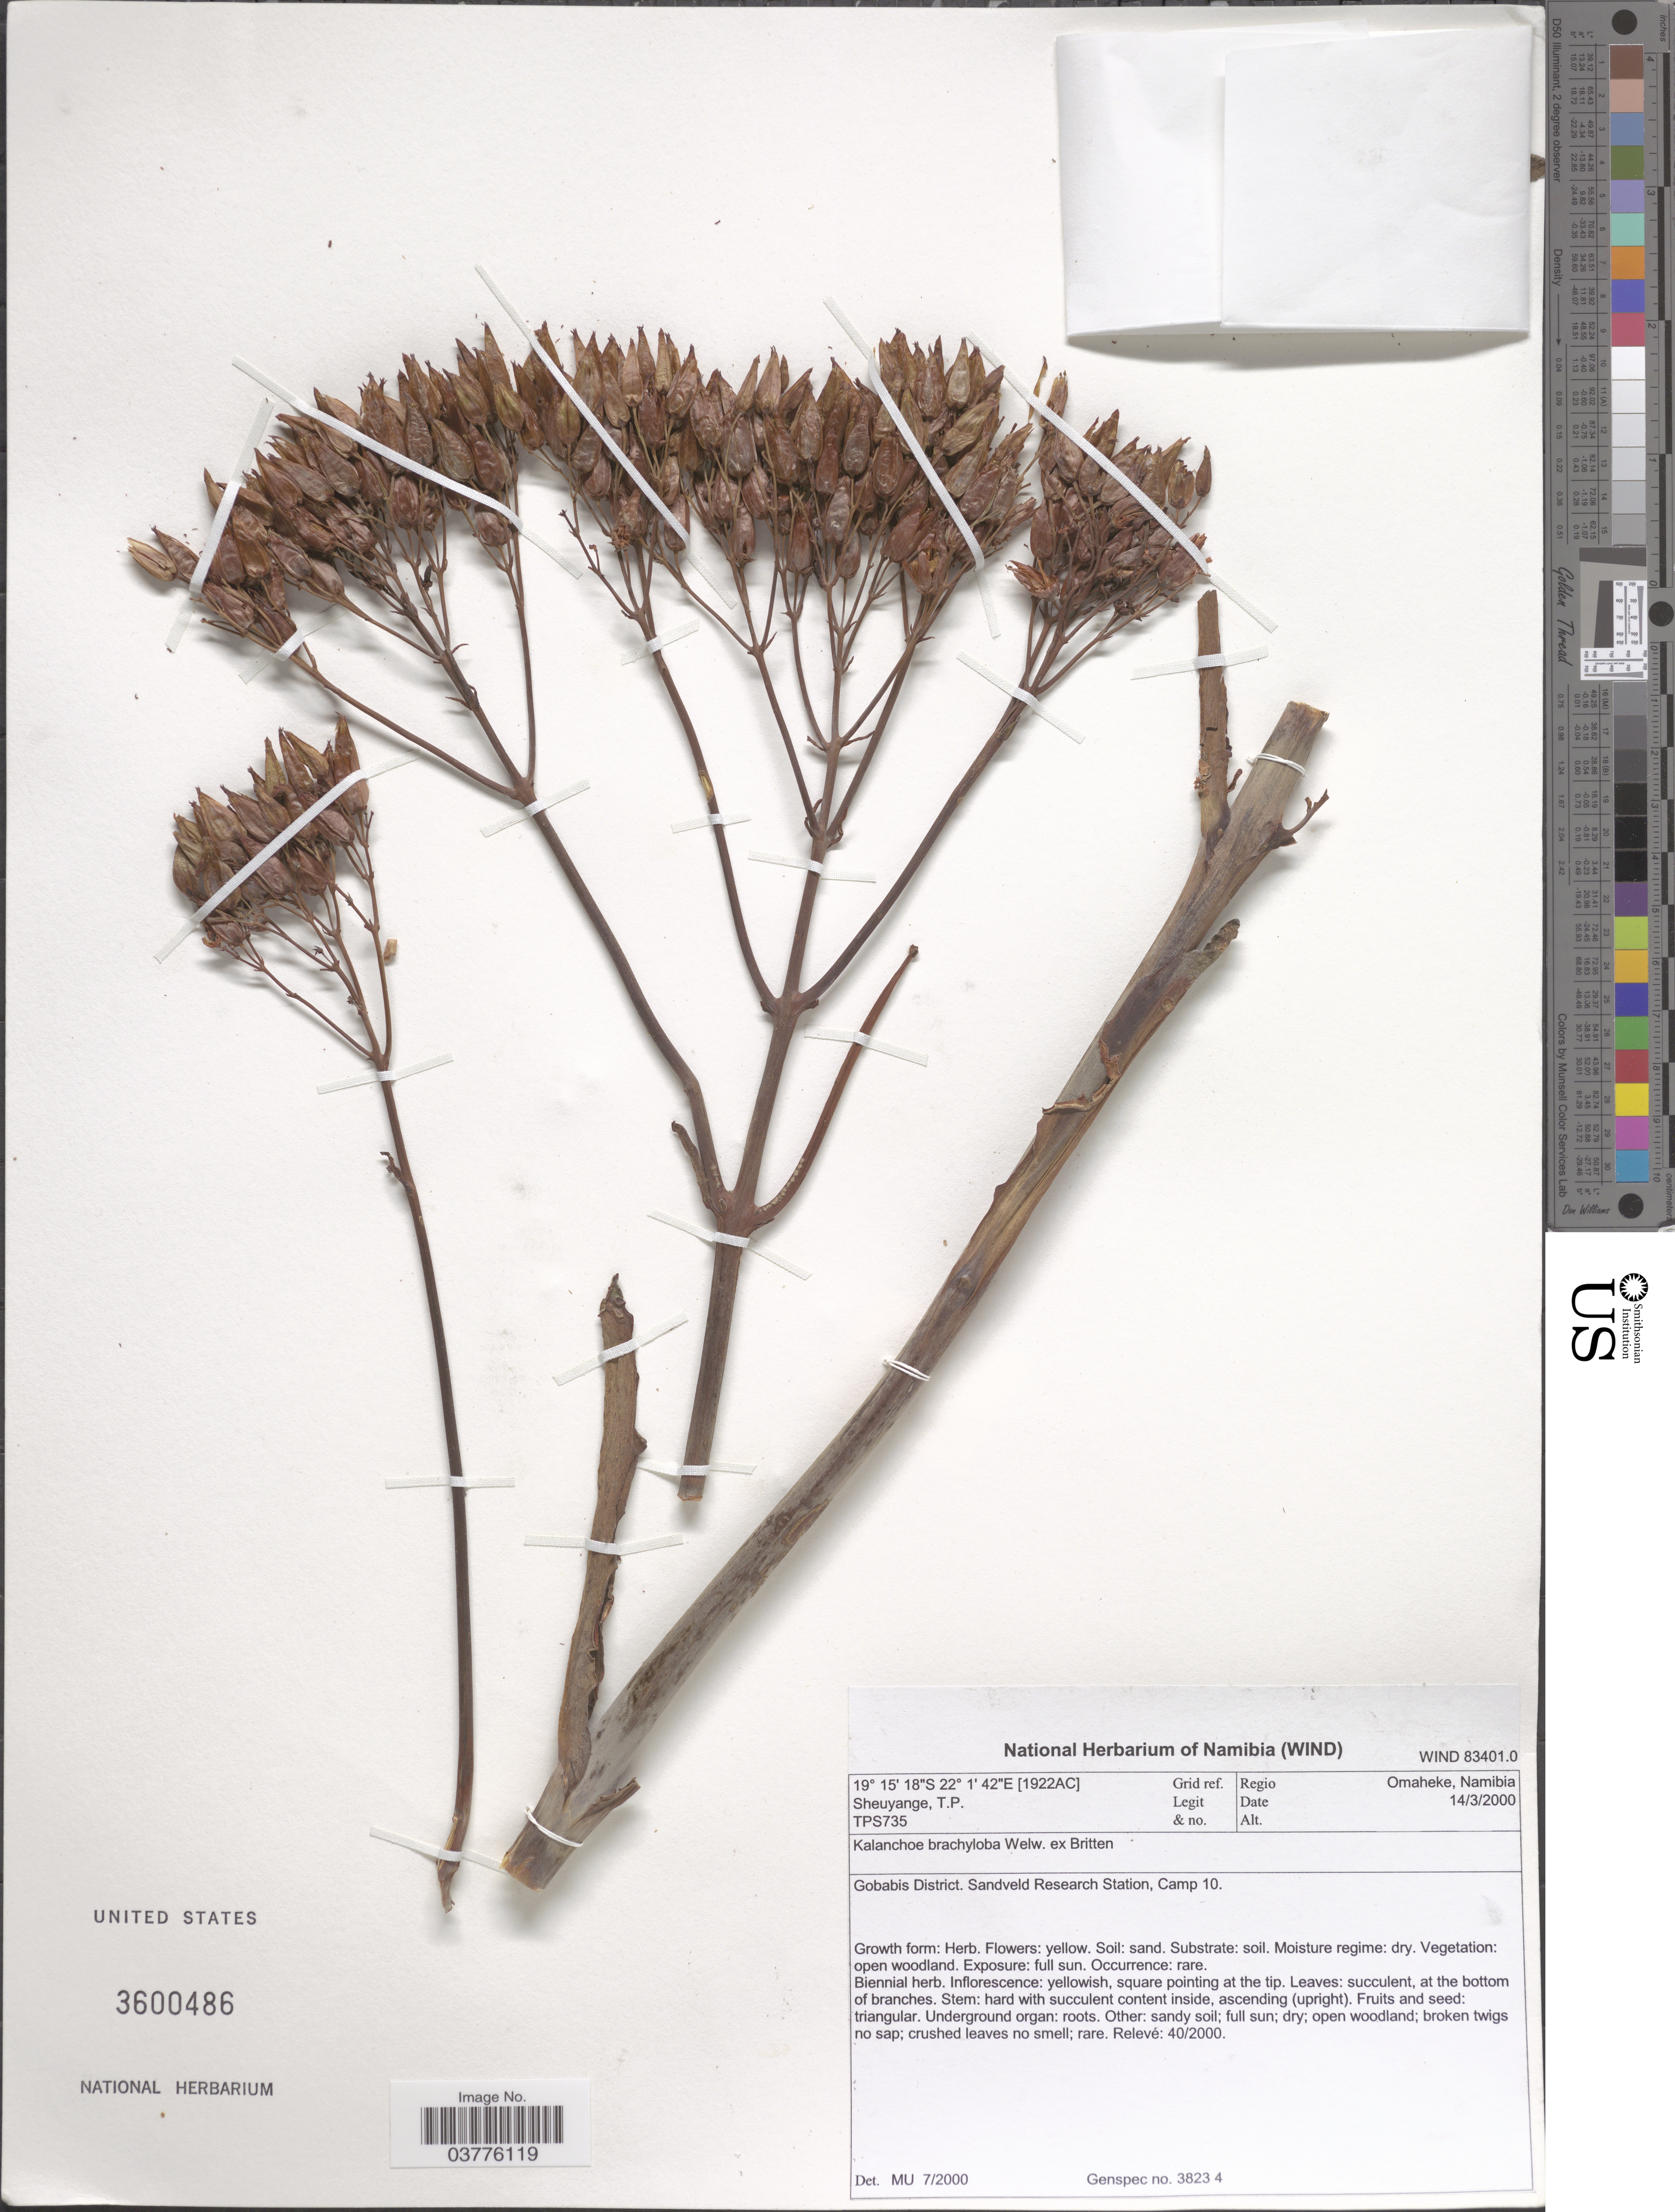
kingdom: Plantae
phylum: Tracheophyta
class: Magnoliopsida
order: Saxifragales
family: Crassulaceae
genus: Kalanchoe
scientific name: Kalanchoe brachyloba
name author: Welw. ex Oliv.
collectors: T. Sheuyange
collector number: TPS735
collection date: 2000-03-14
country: Namibia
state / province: Omaheke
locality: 1922AC Grid ref. Regio Omaheke. Gobabis District. Sandveld Research Station, Camp 10.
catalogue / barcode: US 3600486